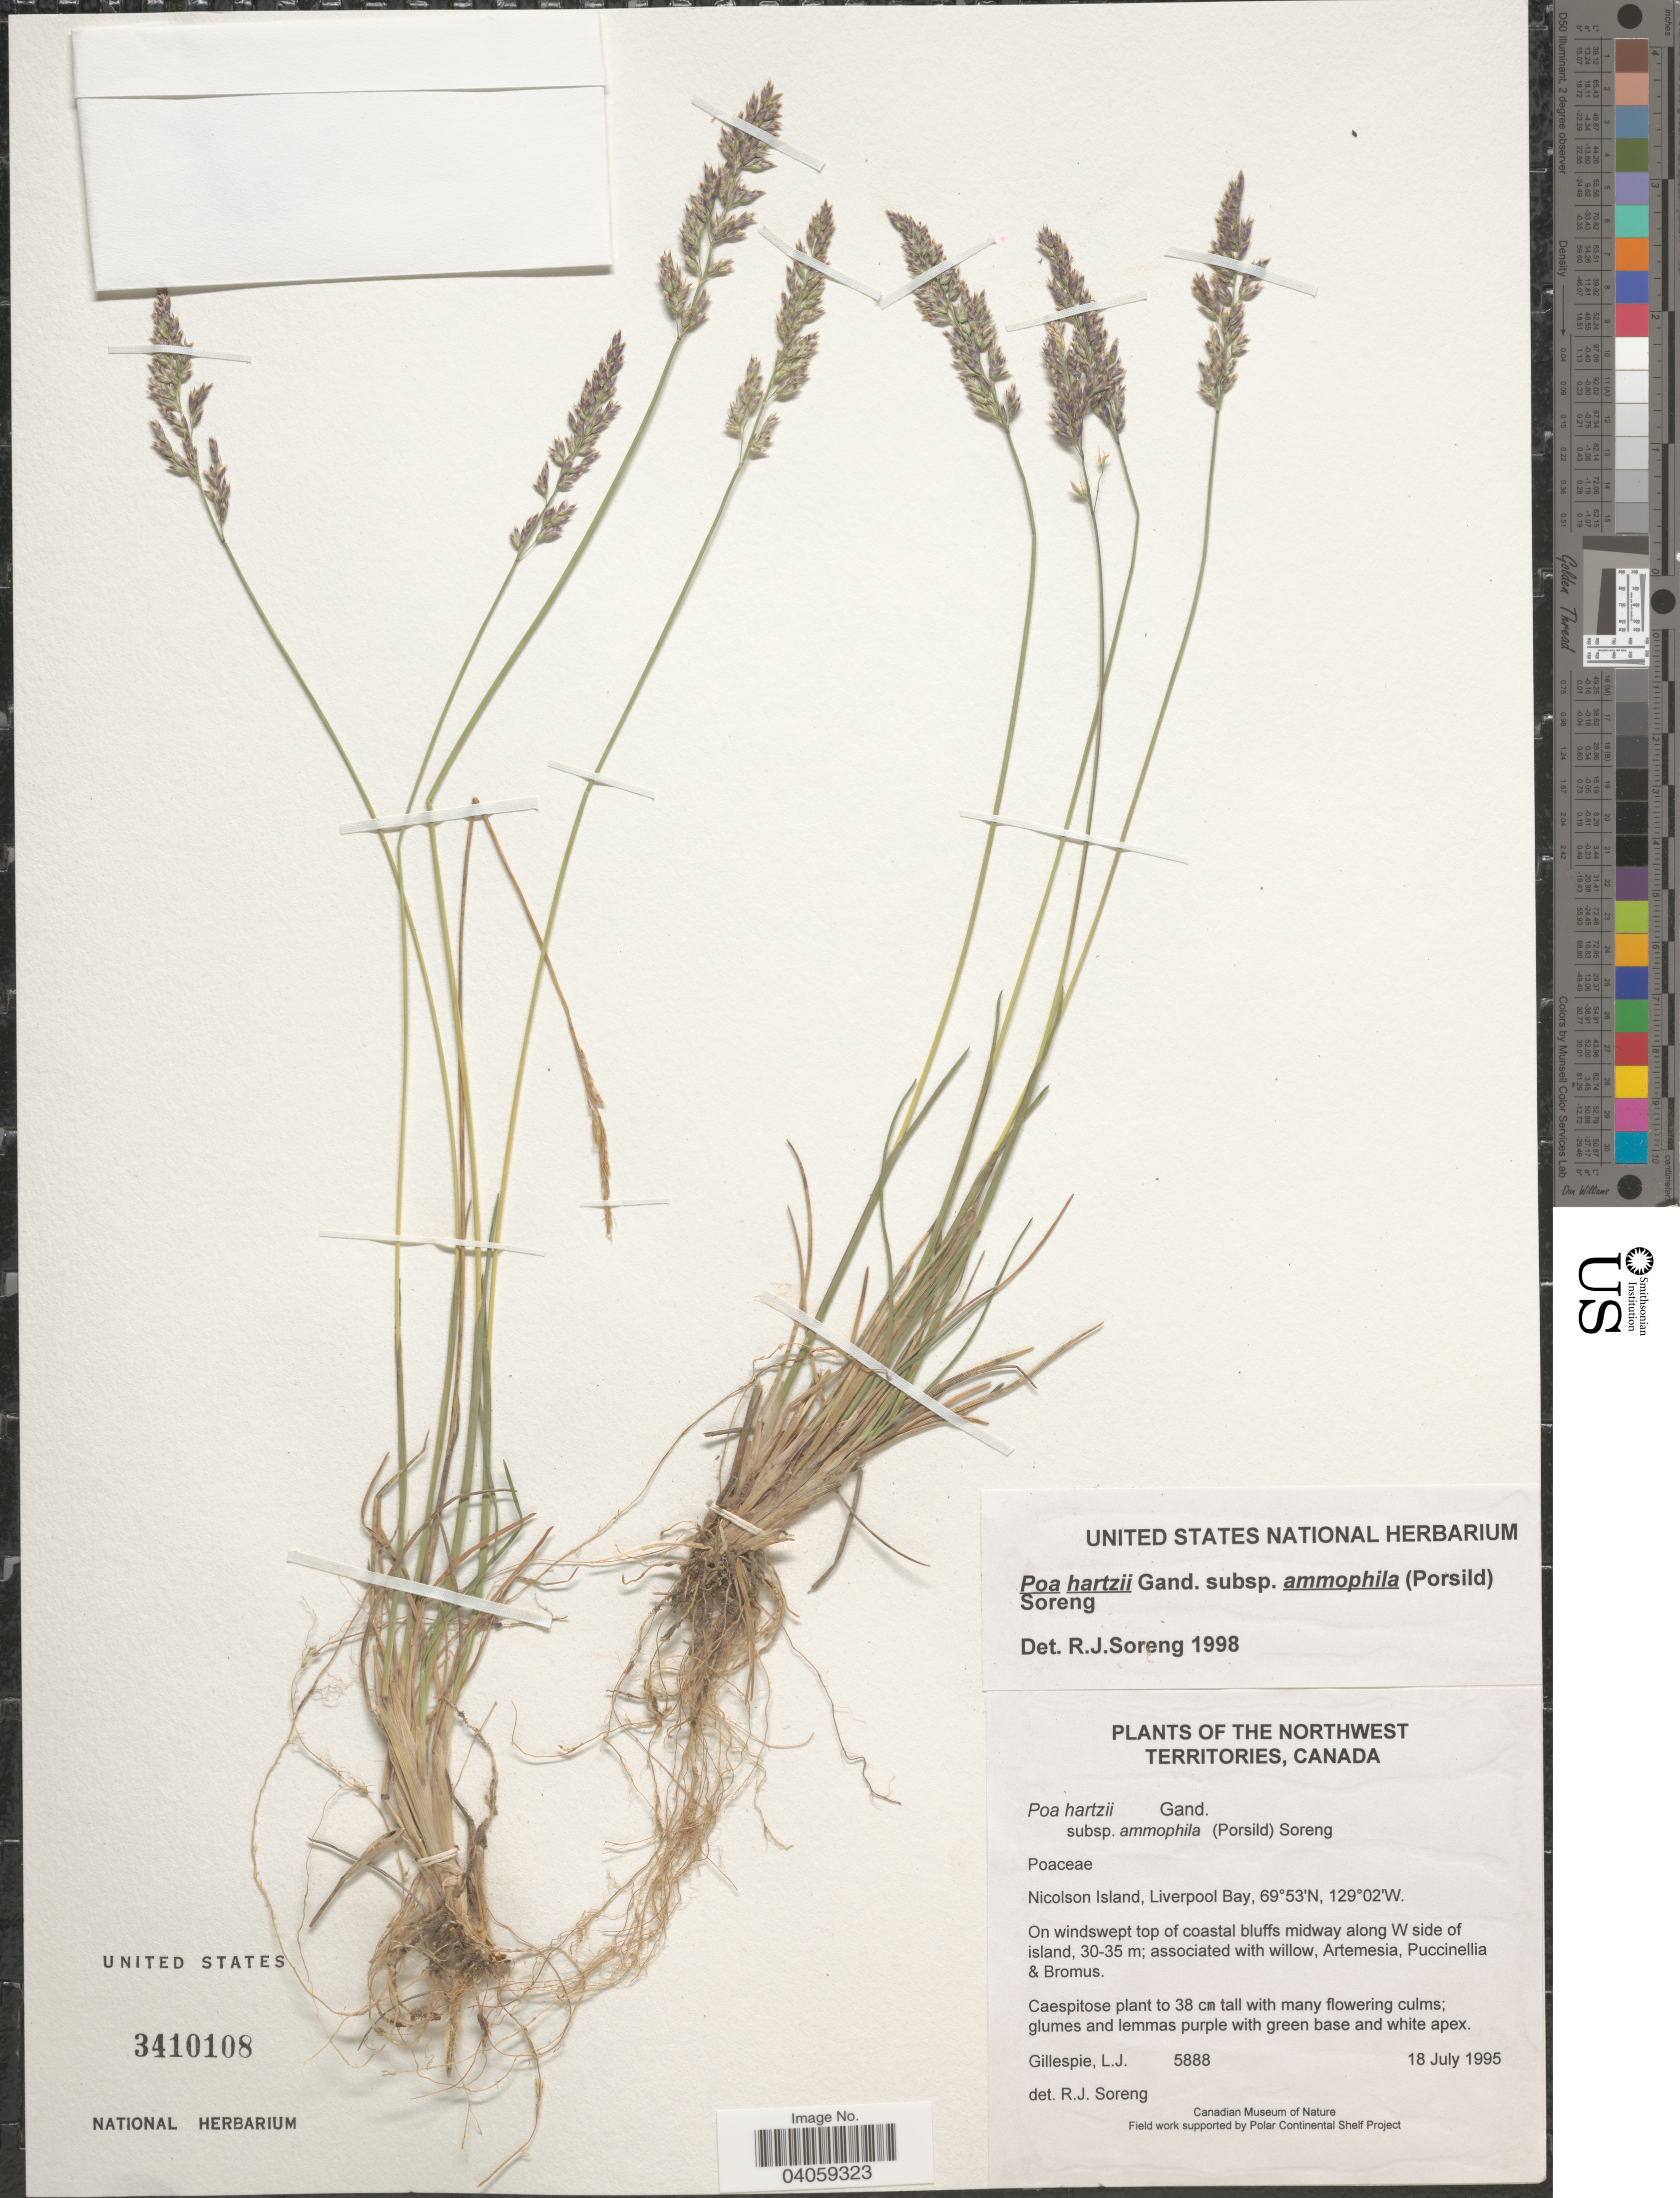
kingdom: Plantae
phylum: Tracheophyta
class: Liliopsida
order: Poales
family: Poaceae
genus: Poa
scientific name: Poa ammophila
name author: A.E. Porsild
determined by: Soreng, Robert J., Research Associate (BOT), Smithsonian Institution - National Museum of Natural History (UNITED STATES)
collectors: L. Gillespie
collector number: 5888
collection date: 1995-07-18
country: Canada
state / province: Northwest Territories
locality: Nicolson Island, Liverpool Bay. On windswept top of coastal bluffs midway along W side of island.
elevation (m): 30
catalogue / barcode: US 3410108